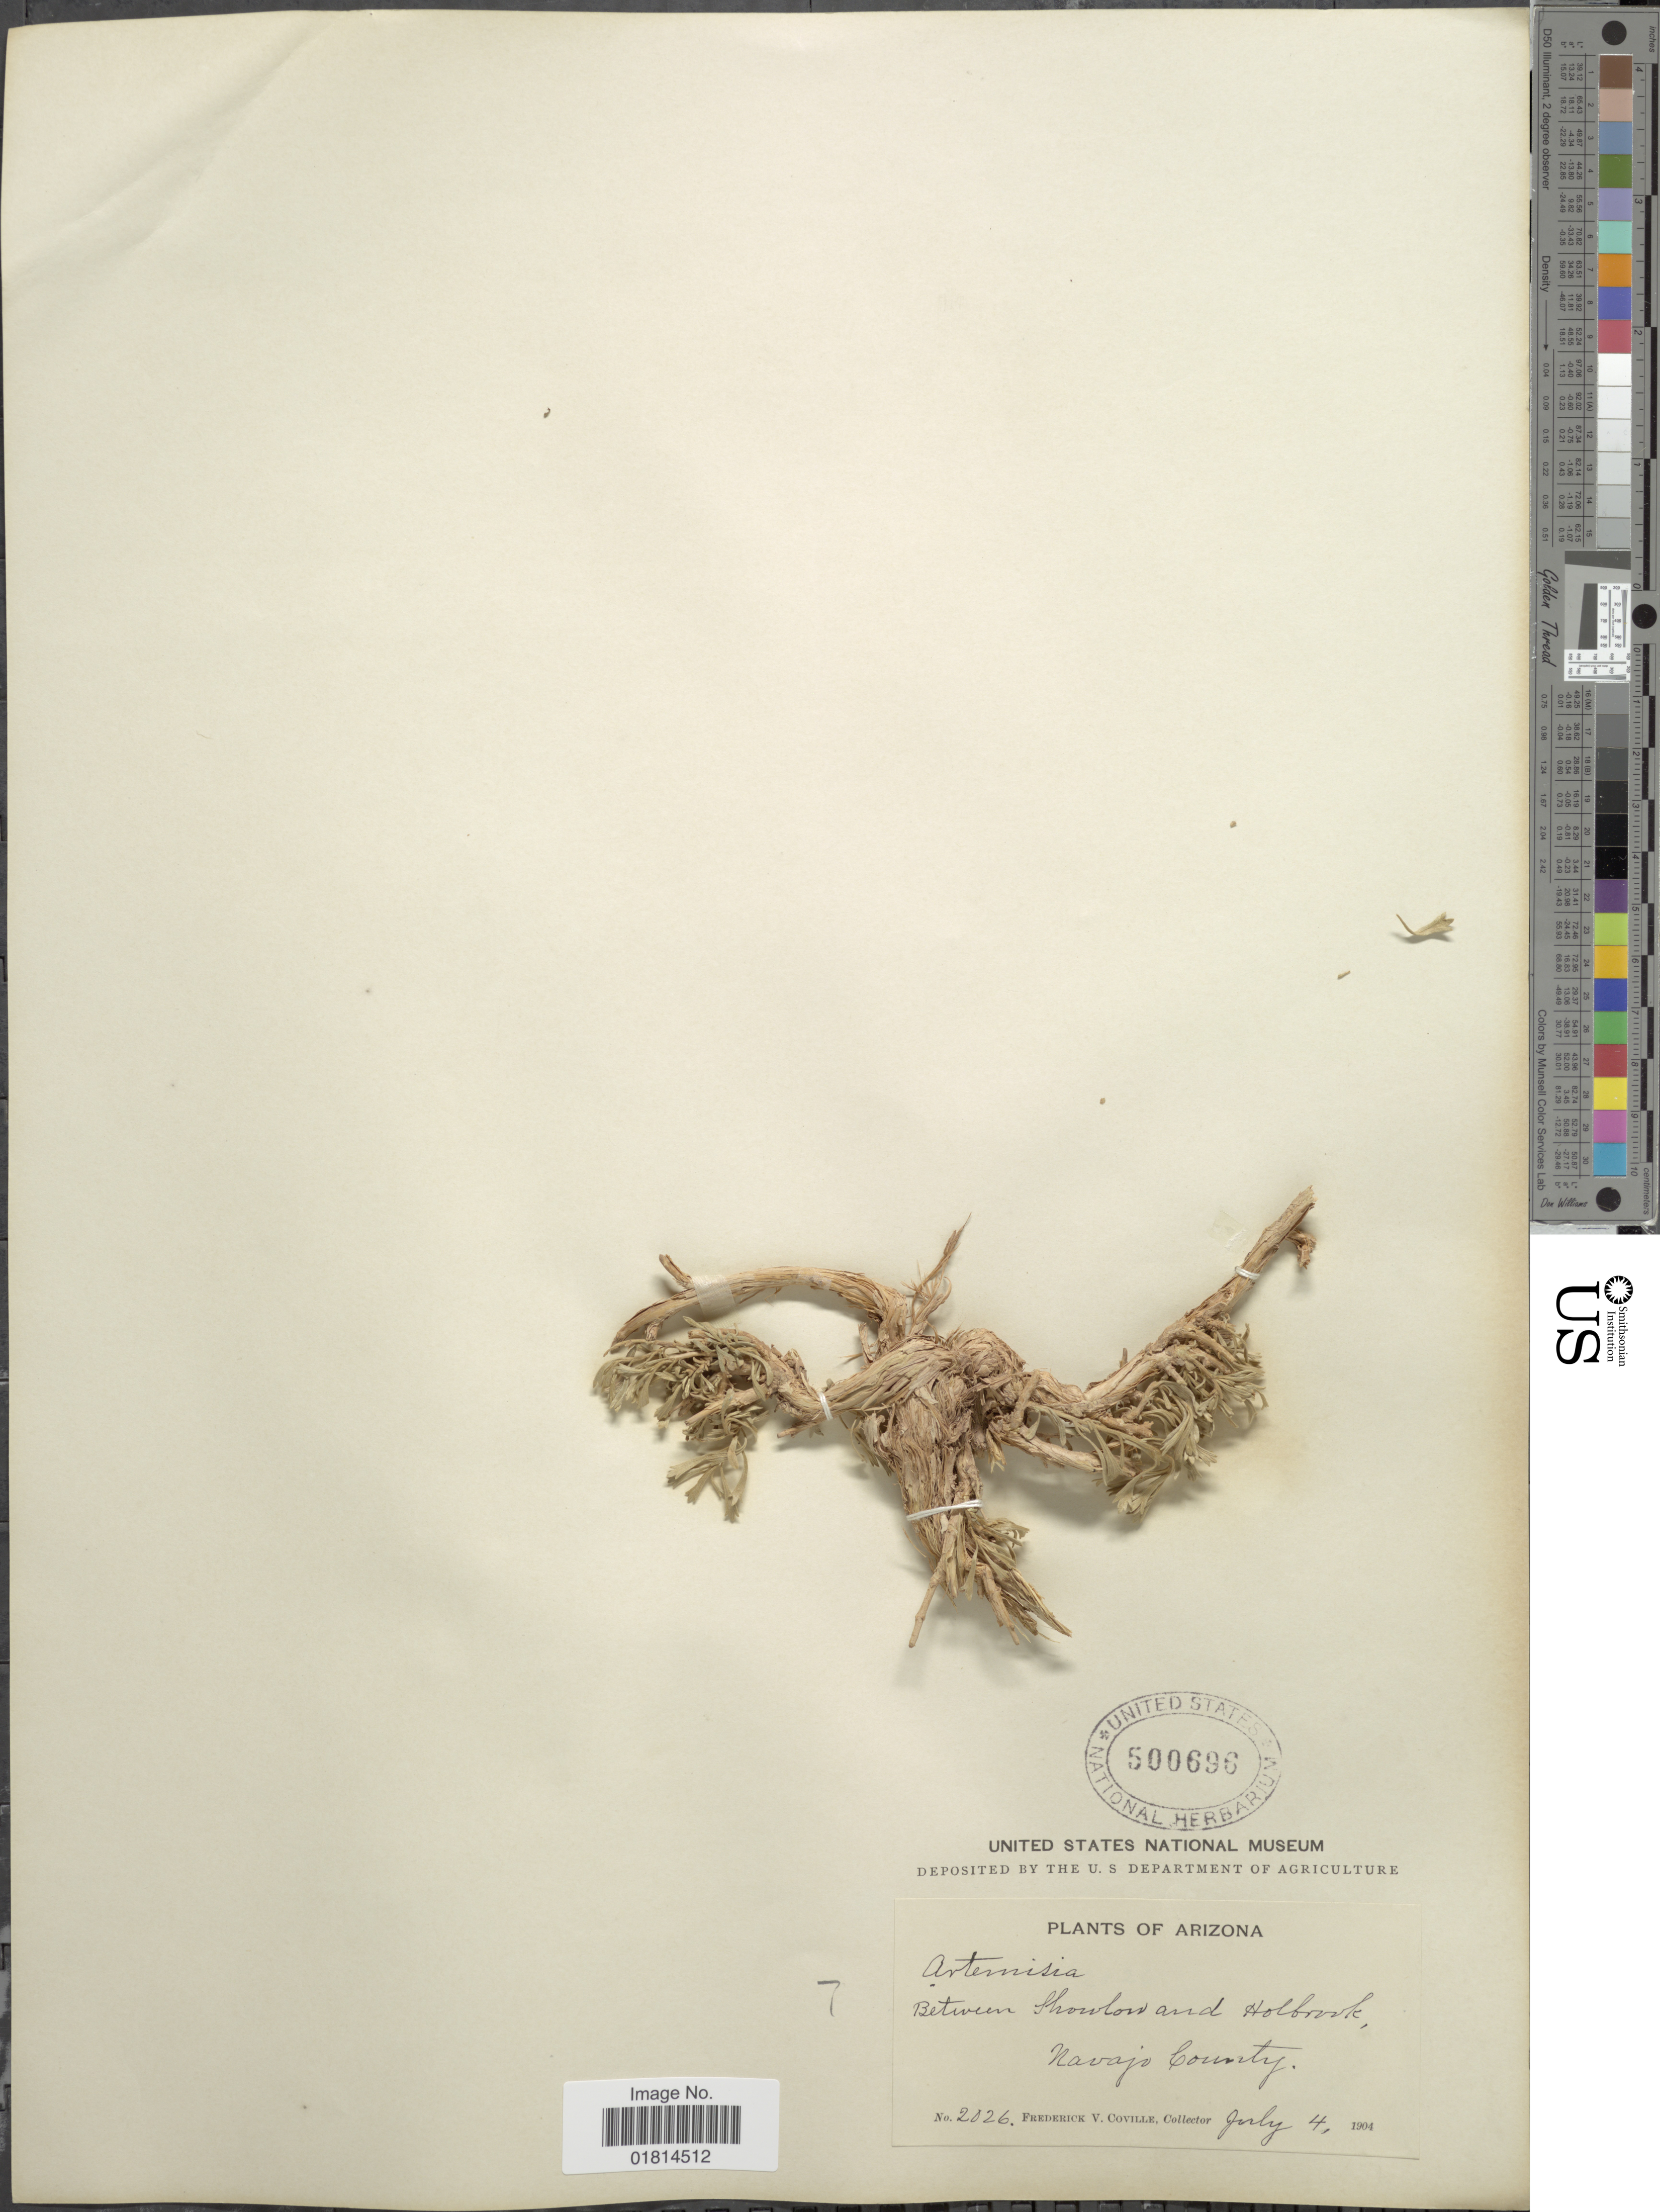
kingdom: Plantae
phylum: Tracheophyta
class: Magnoliopsida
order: Asterales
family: Asteraceae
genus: Artemisia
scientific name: Artemisia bigelovii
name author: A. Gray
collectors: F. V. Coville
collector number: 2026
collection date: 1904-07-04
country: United States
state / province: Arizona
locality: Between Showlow and Holbrook, Navajo County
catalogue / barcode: US 500696